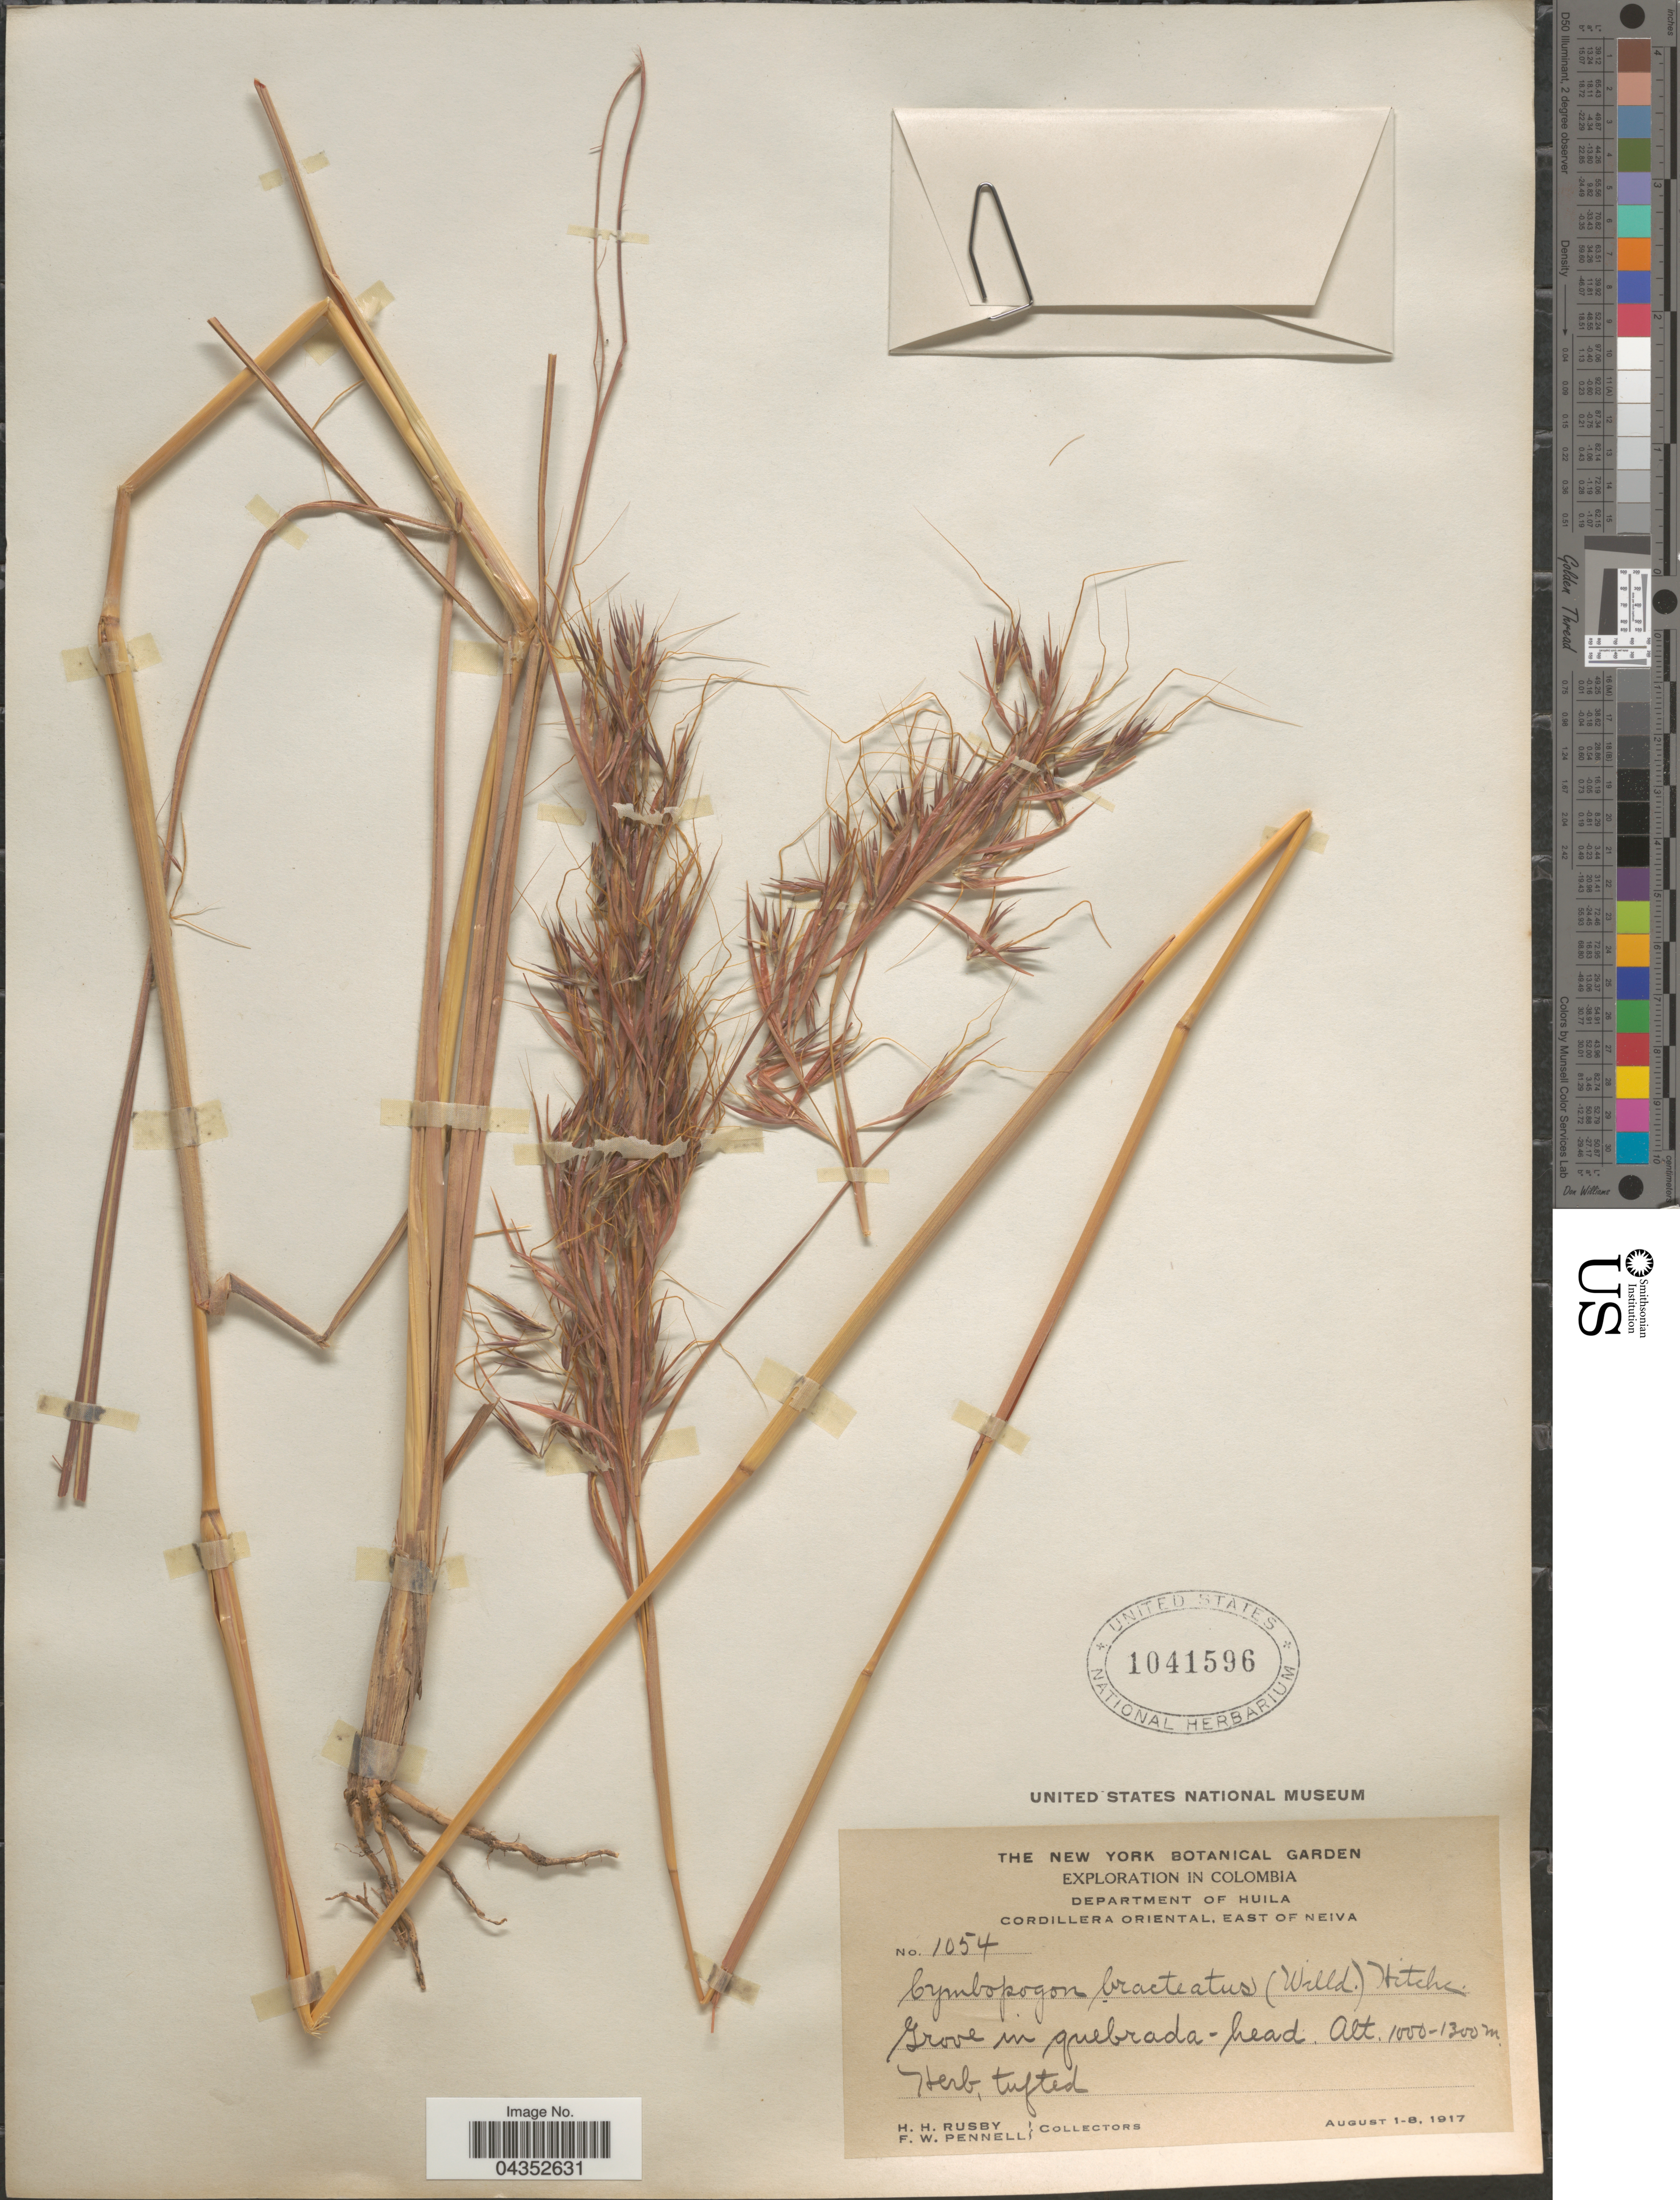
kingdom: Plantae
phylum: Tracheophyta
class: Liliopsida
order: Poales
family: Poaceae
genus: Hyparrhenia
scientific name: Hyparrhenia bracteata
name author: (Humb. & Bonpl.) Stapf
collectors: H. H. Rusby & F. W. Pennell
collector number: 1054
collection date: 1917-08-01/1917-08-08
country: Colombia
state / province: Huila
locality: Exploration in Colombia. Department of Huila. Cordillera Oriental, East of Neiva. Grove in quebrada-head.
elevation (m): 1000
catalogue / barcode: US 1041596